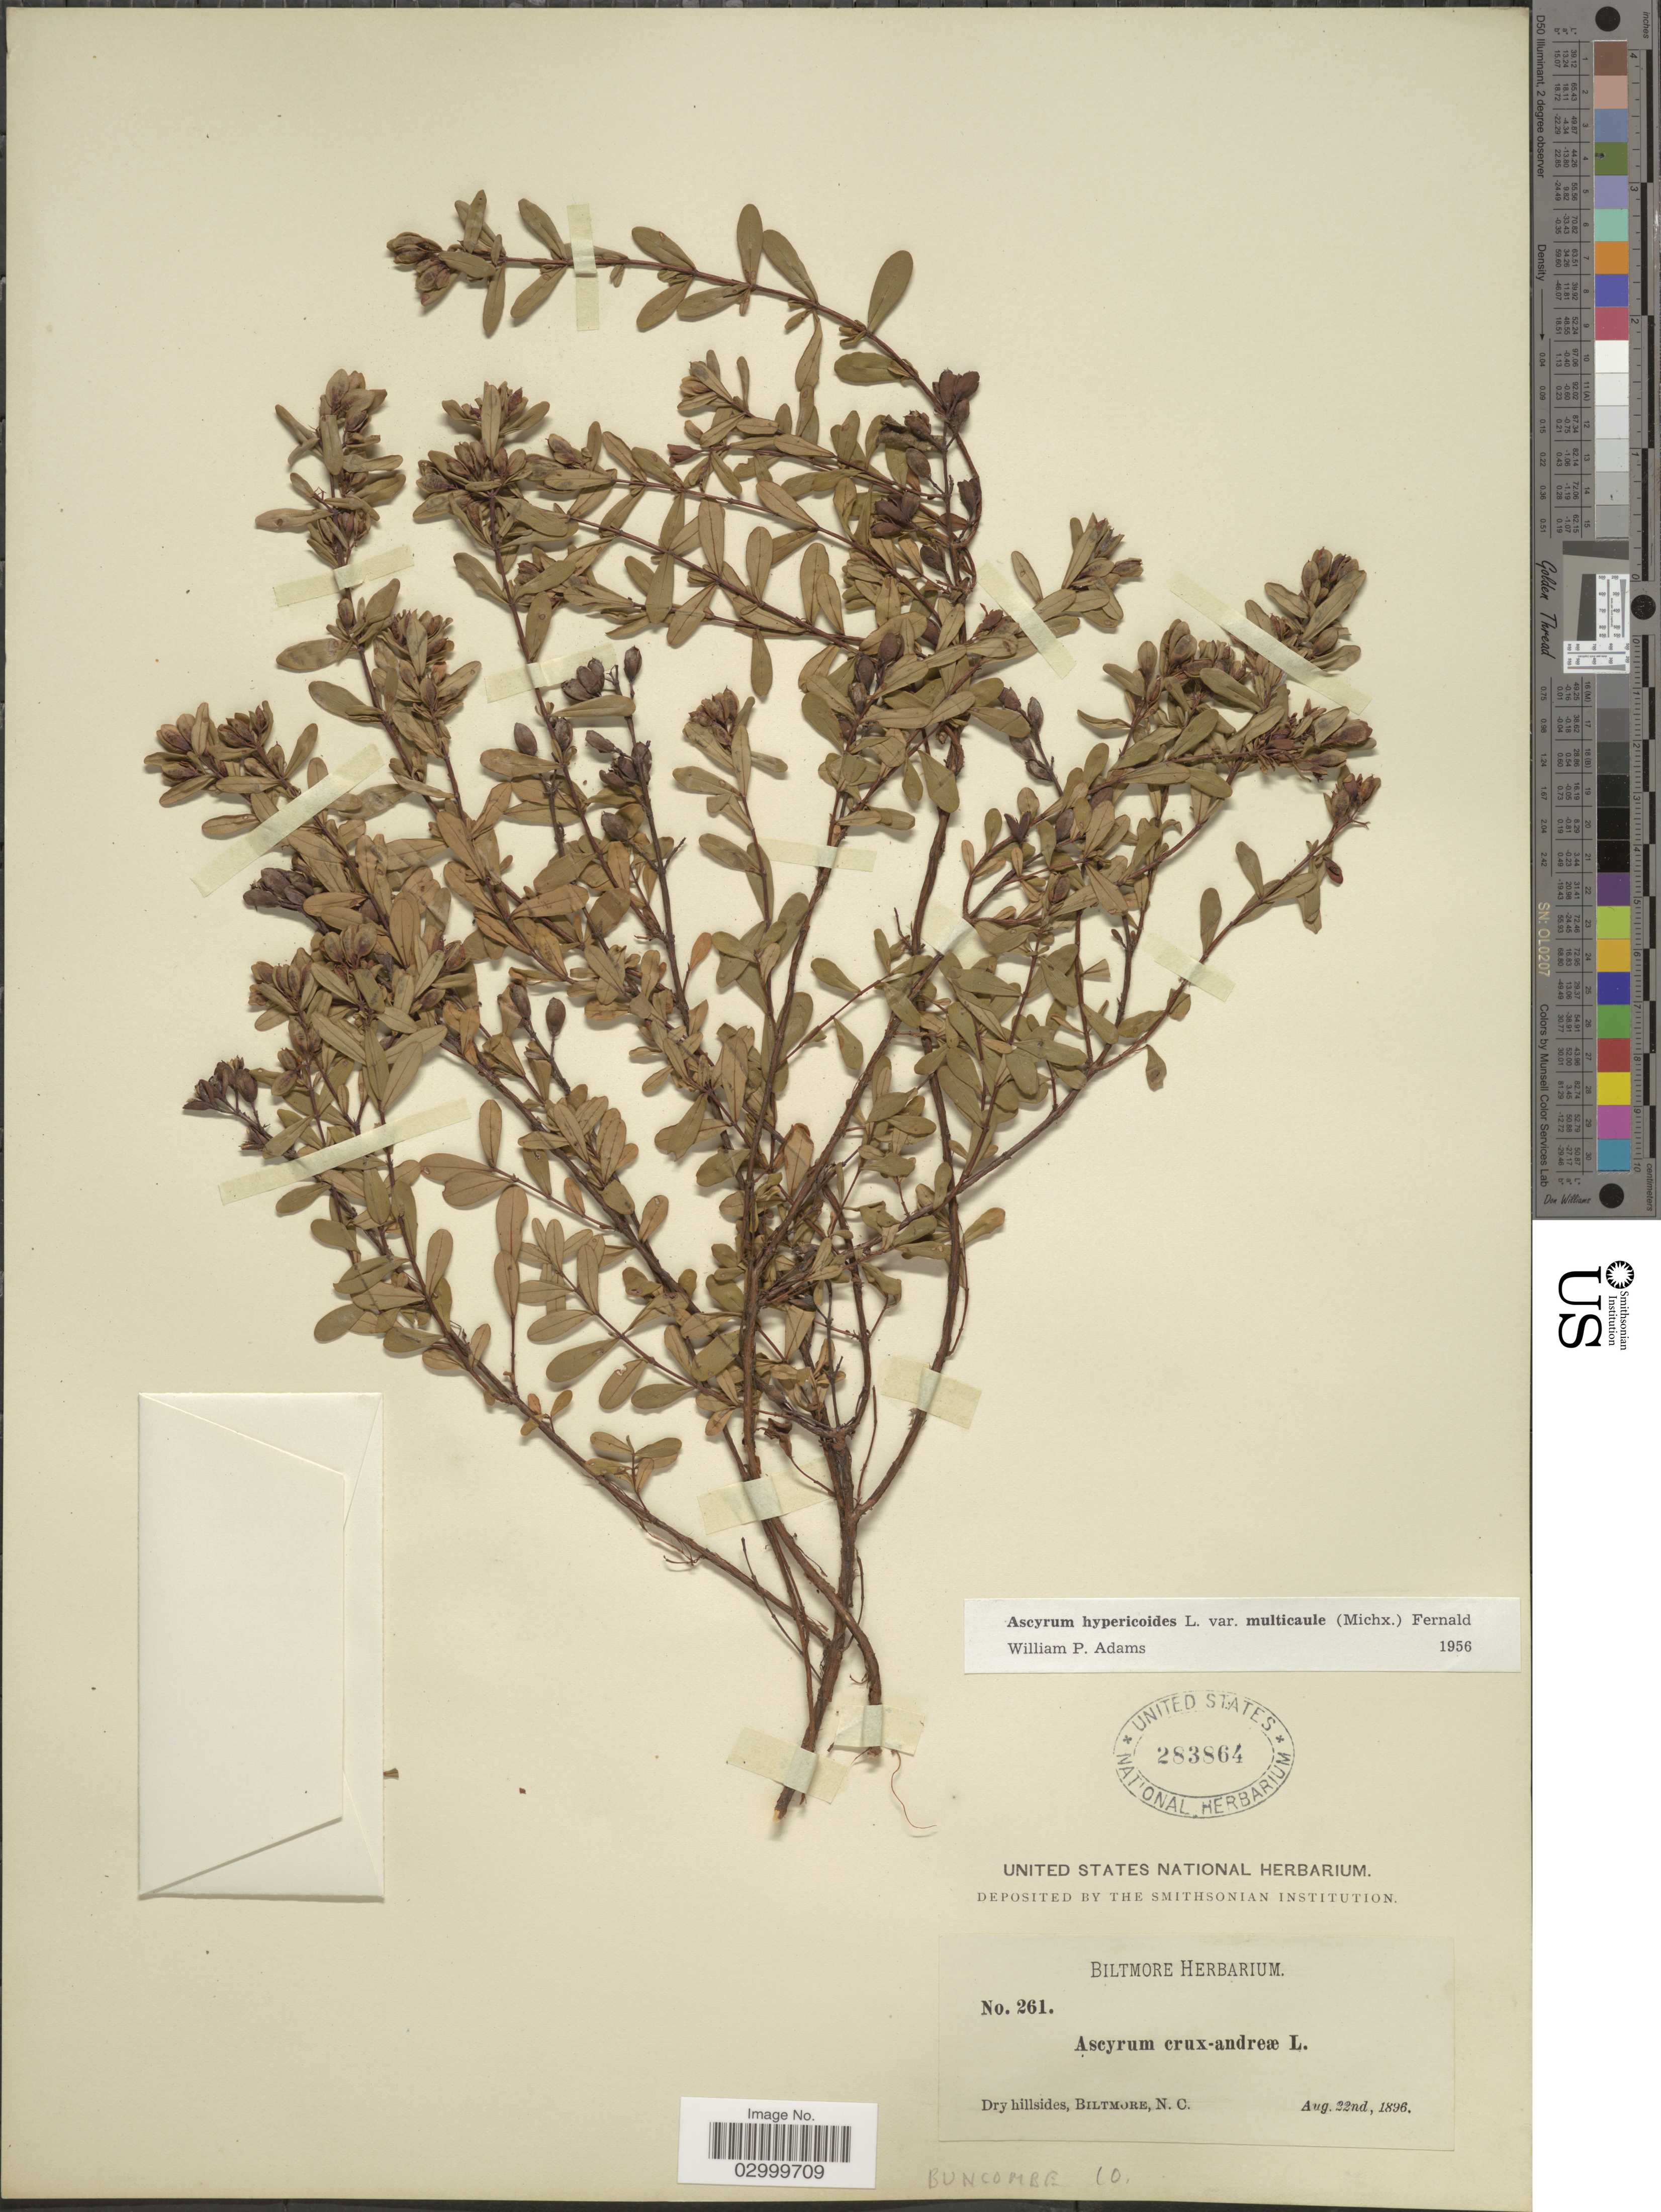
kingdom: Plantae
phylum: Tracheophyta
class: Magnoliopsida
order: Malpighiales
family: Hypericaceae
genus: Hypericum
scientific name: Hypericum stragulum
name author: W.P. Adams & N. Robson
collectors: ex herb. Biltmore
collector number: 261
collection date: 1896-08-22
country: United States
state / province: North Carolina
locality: Biltmore, Buncombe Co.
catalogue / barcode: US 283864